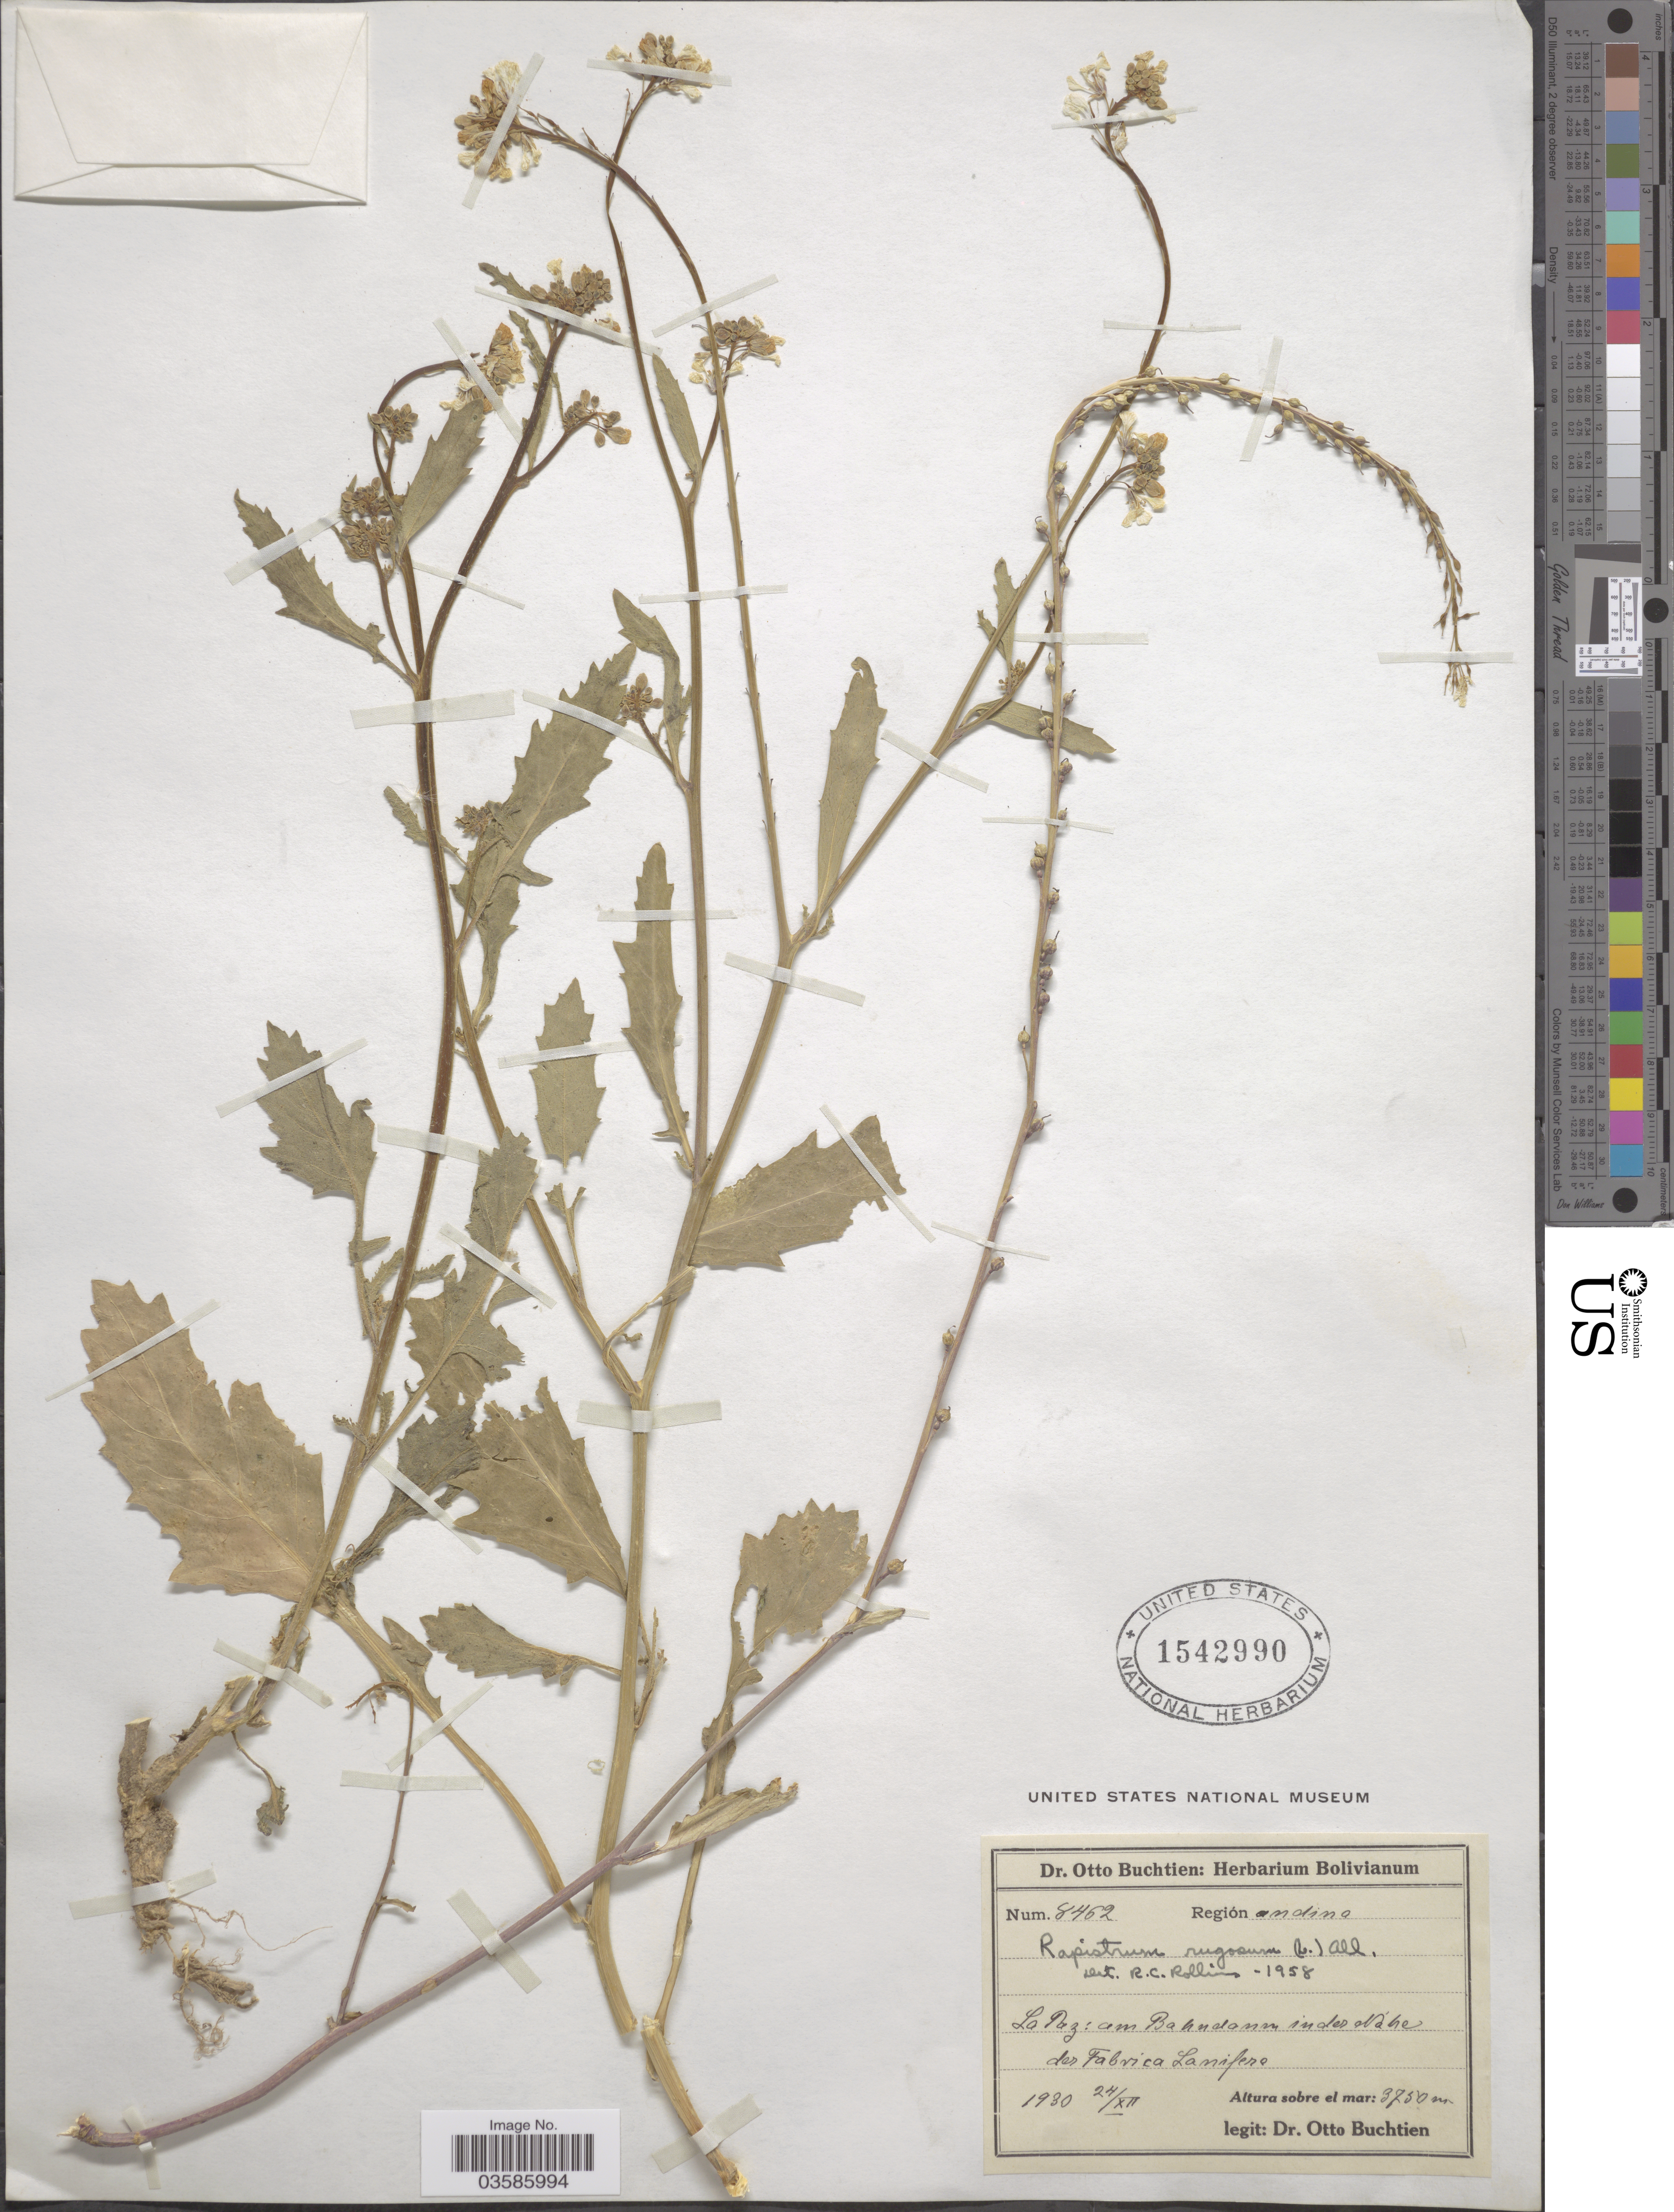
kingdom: Plantae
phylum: Tracheophyta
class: Magnoliopsida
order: Brassicales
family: Brassicaceae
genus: Rapistrum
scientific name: Rapistrum rugosum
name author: (L.) All.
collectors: O. Buchtien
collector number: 8462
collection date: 1930-12-24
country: Bolivia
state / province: La Paz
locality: Am Bahndaum in der Nahé des Fabrica Lanifero.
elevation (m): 3750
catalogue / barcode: US 1542990